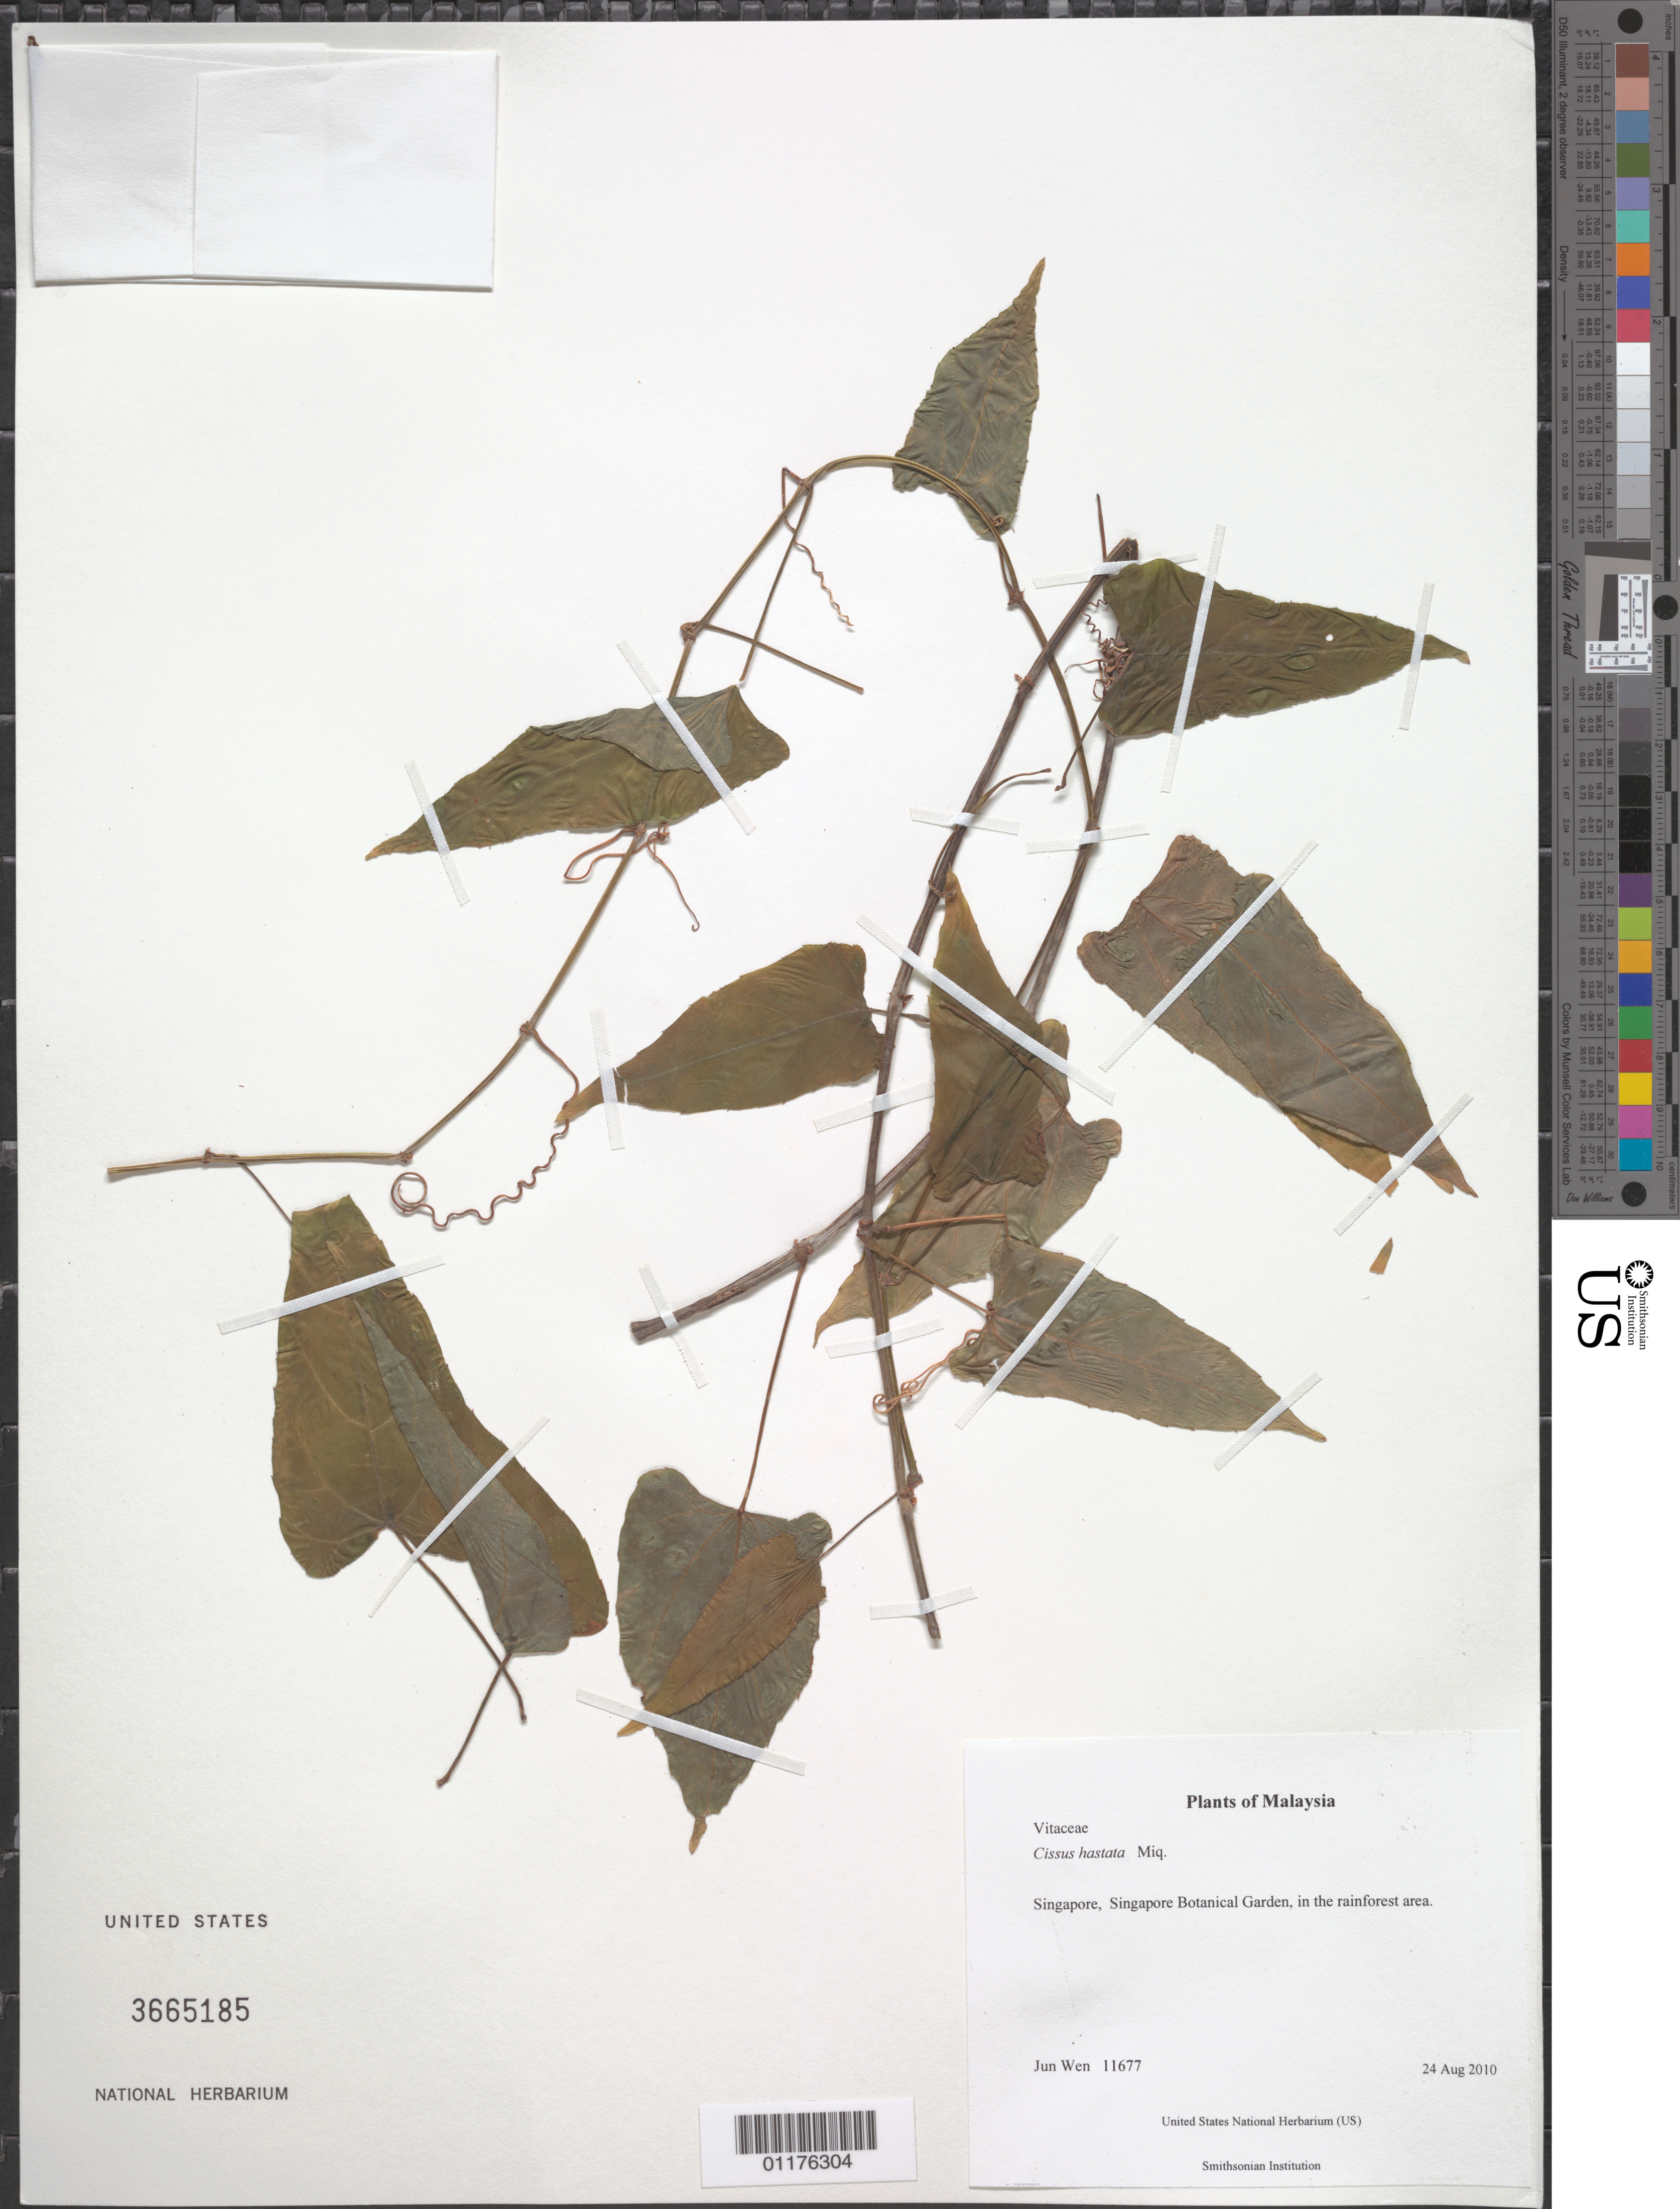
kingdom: Plantae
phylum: Tracheophyta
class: Magnoliopsida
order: Vitales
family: Vitaceae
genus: Cissus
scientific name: Cissus hastata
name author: Miq.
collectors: J. Wen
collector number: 11677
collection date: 2010-08-24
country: Singapore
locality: Singapore Botanical Garden, in the rainforest area.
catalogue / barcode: US 3665185